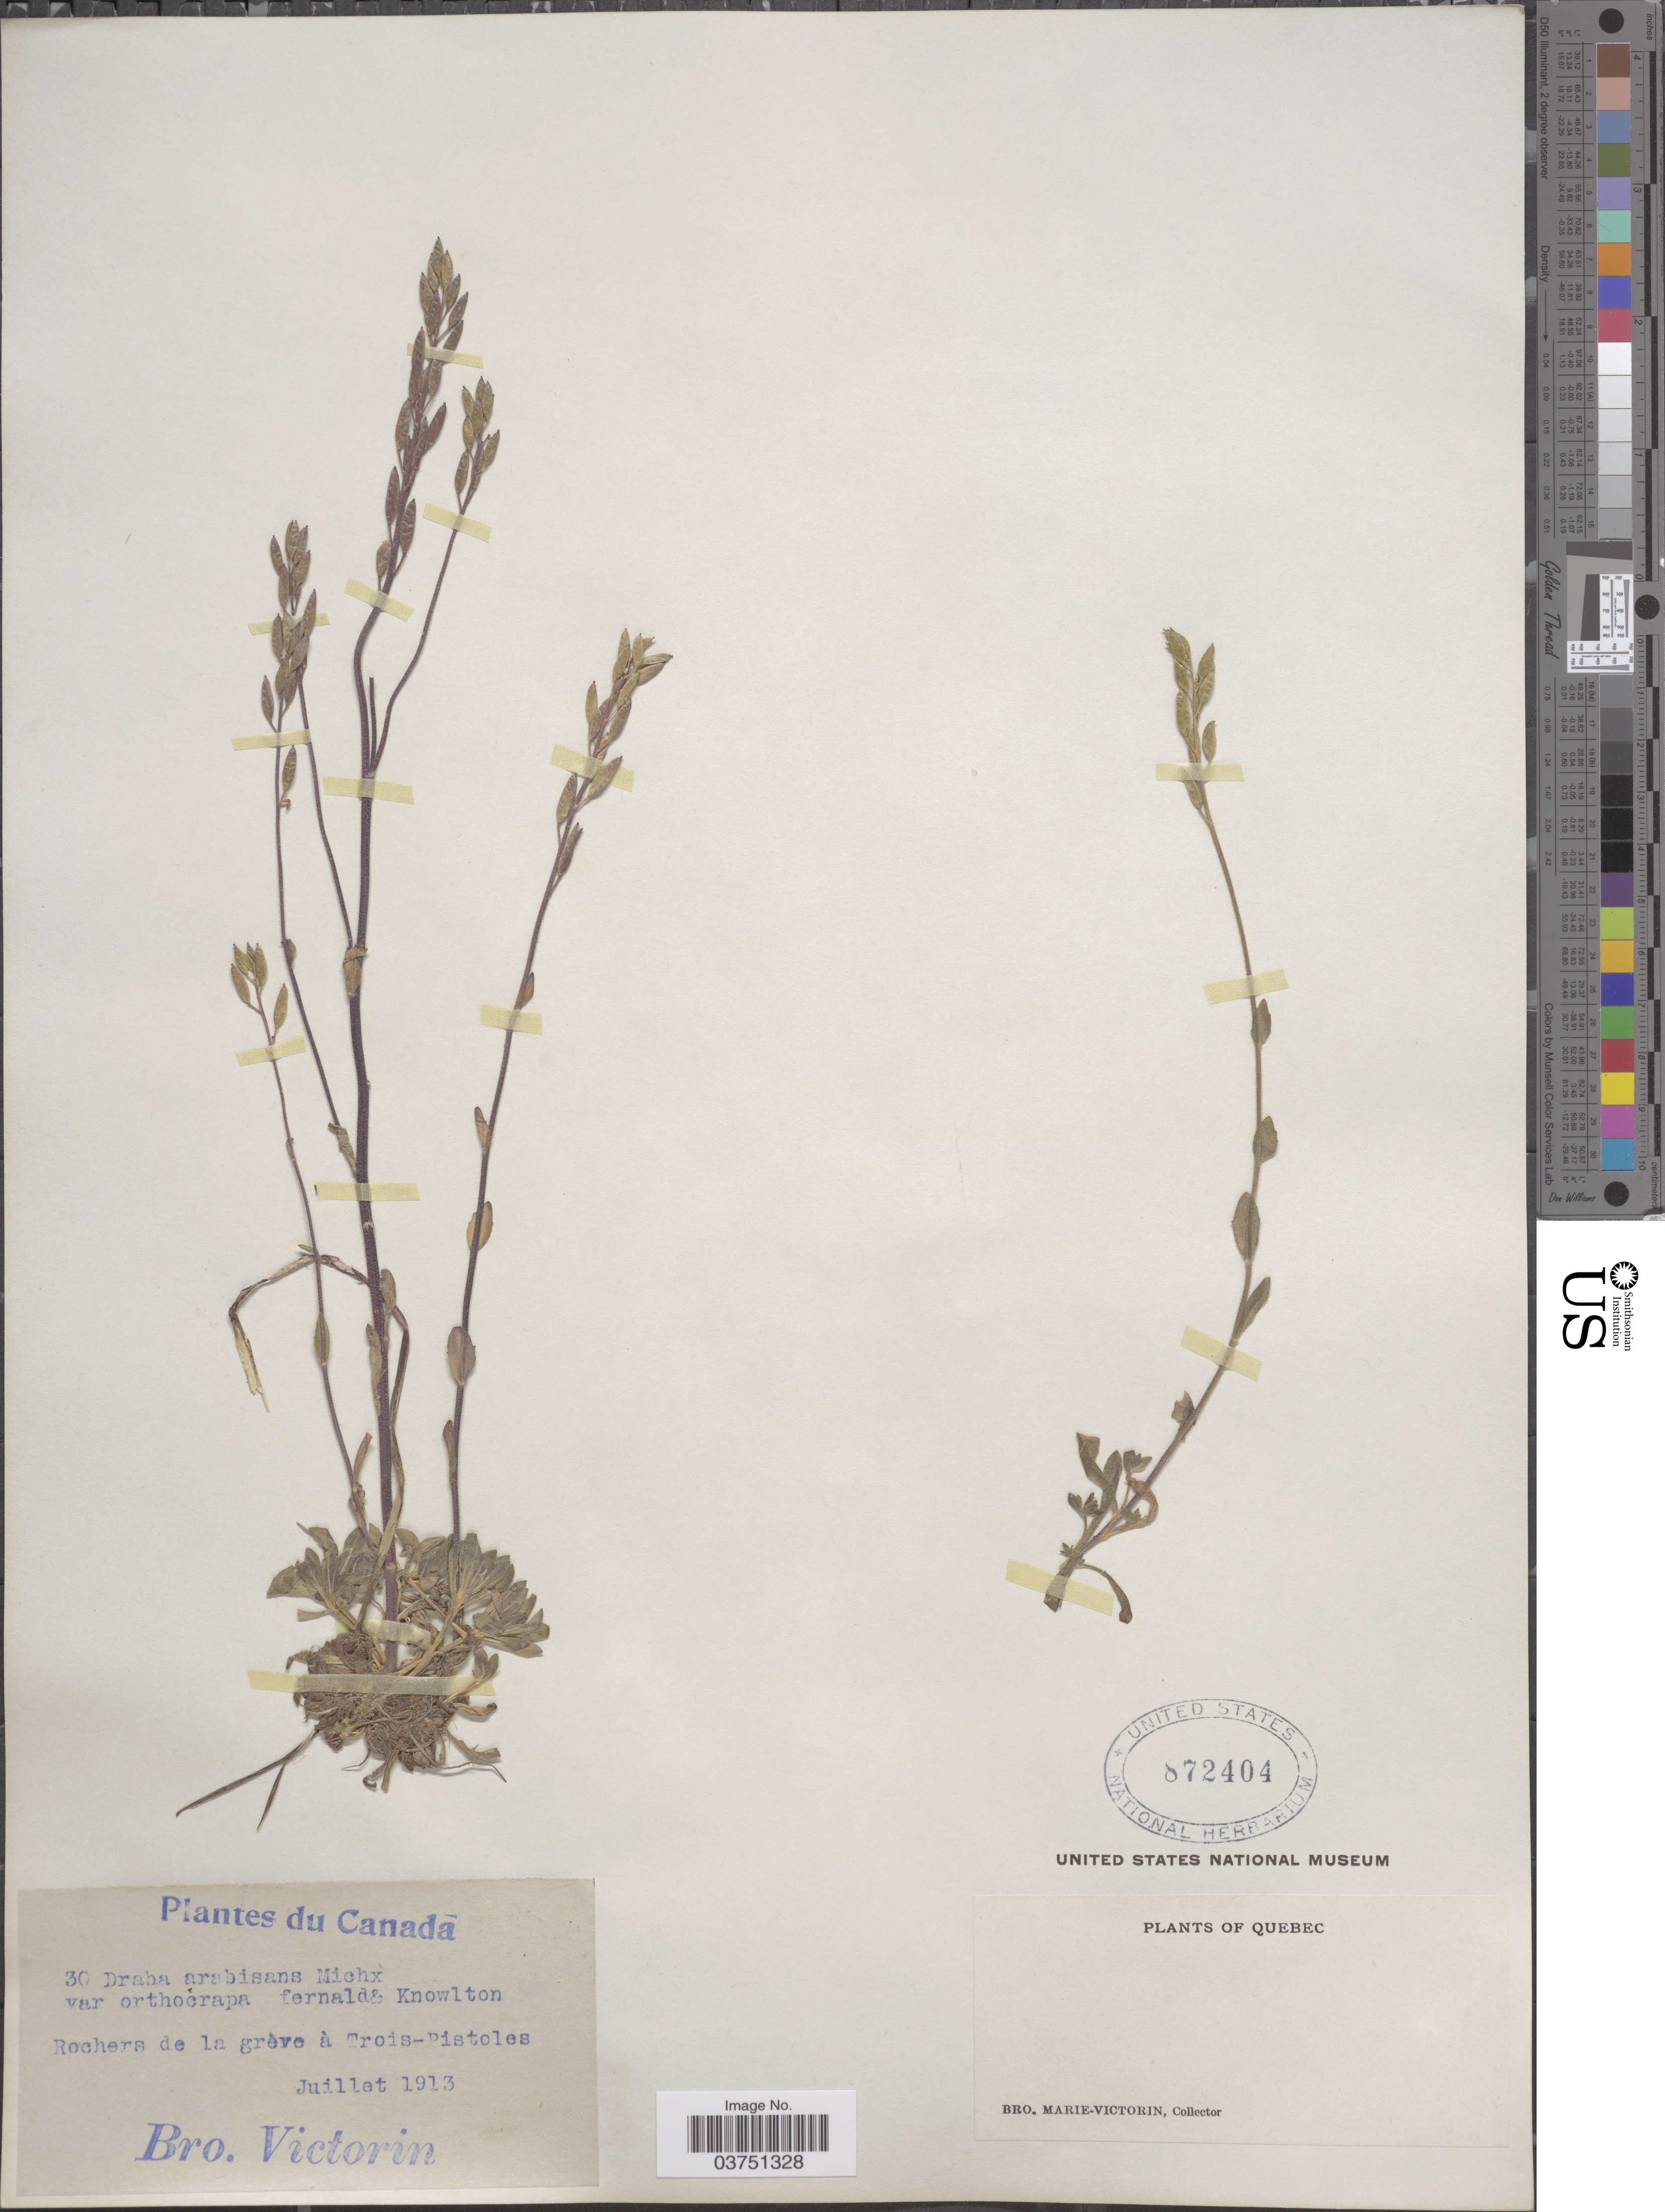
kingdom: Plantae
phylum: Tracheophyta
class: Magnoliopsida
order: Brassicales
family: Brassicaceae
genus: Draba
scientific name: Draba glabella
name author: Pursh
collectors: Fr. Marie-Victorin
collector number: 30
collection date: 1913-07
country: Canada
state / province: Quebec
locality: Rochers de la grève à Trois-Pistoles.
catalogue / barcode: US 872404